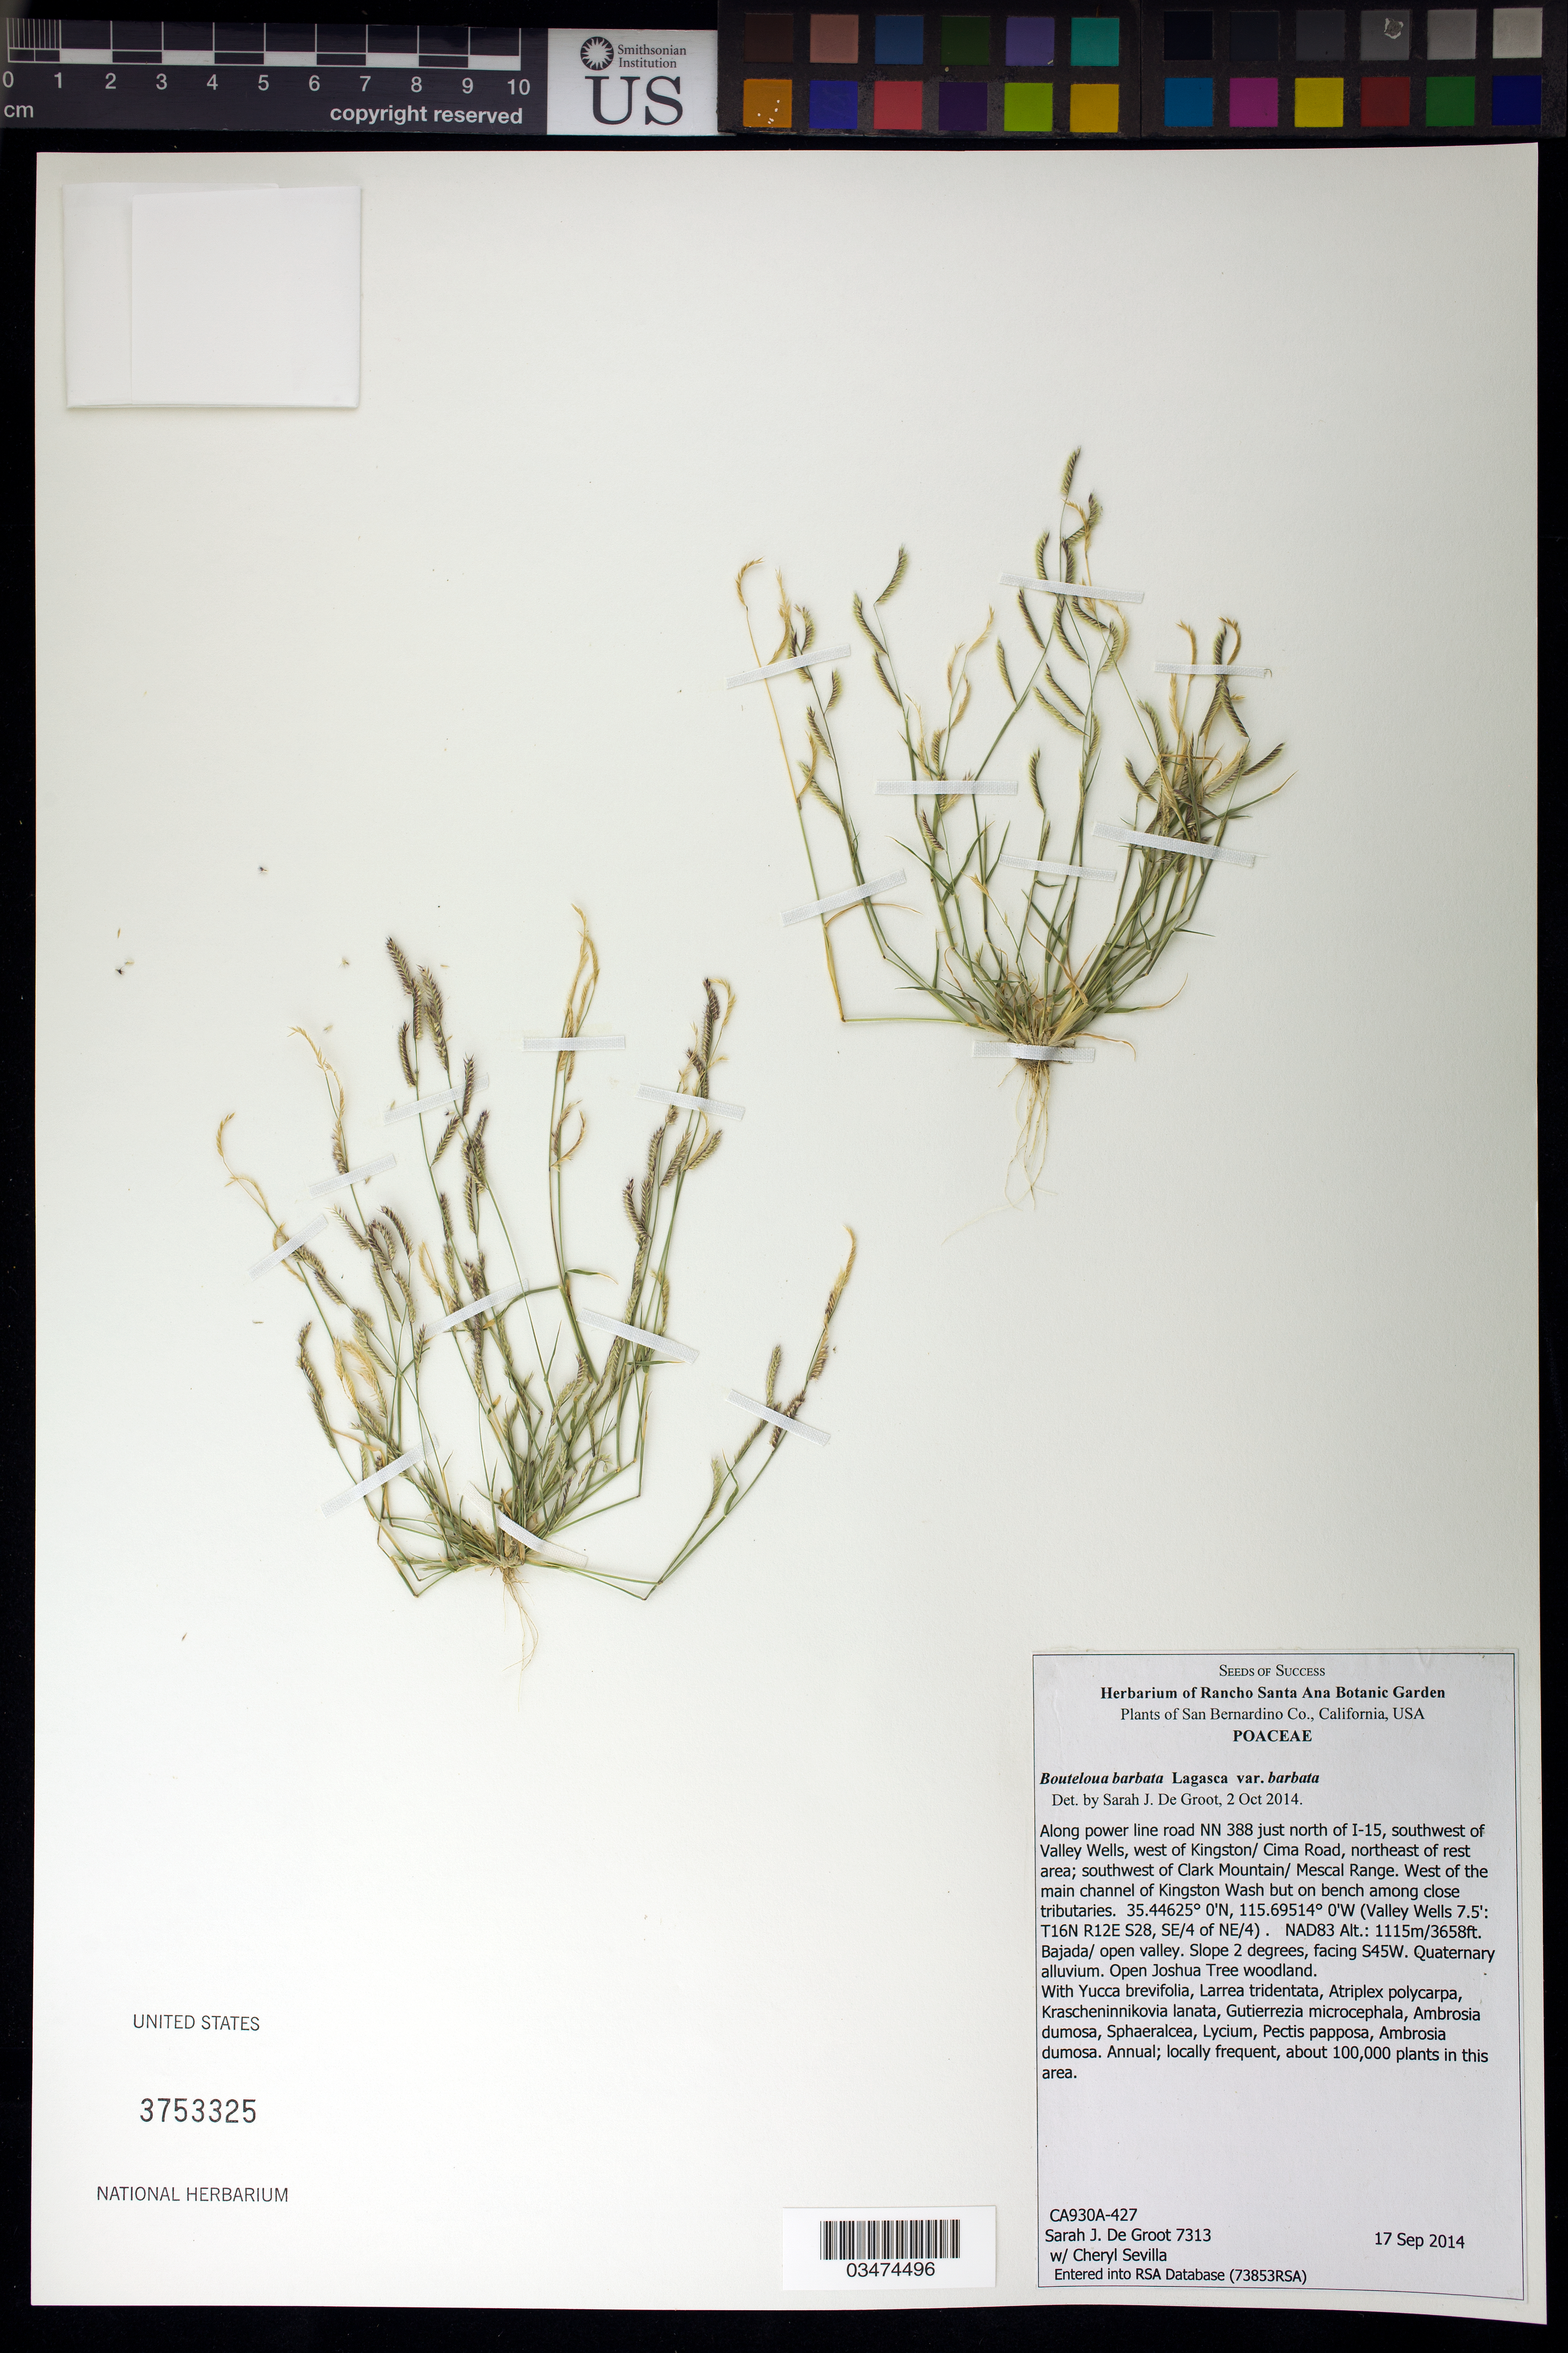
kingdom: Plantae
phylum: Tracheophyta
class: Liliopsida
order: Poales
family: Poaceae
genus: Bouteloua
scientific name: Bouteloua barbata var. barbata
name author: Lagger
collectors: S. De Groot & C. Sevilla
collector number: CA930A-427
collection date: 2014-09-17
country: United States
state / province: California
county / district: San Bernardino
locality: Along power line road NN 388 just N of I-15, SW of Valley Wells, W of Kingston/Cima Rd, SW of Clark Mtn/Mescal Range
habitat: Bajada/open valley. Quaternary alluvium, Open Joshua Tree woodland.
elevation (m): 1115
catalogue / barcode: US 3753325